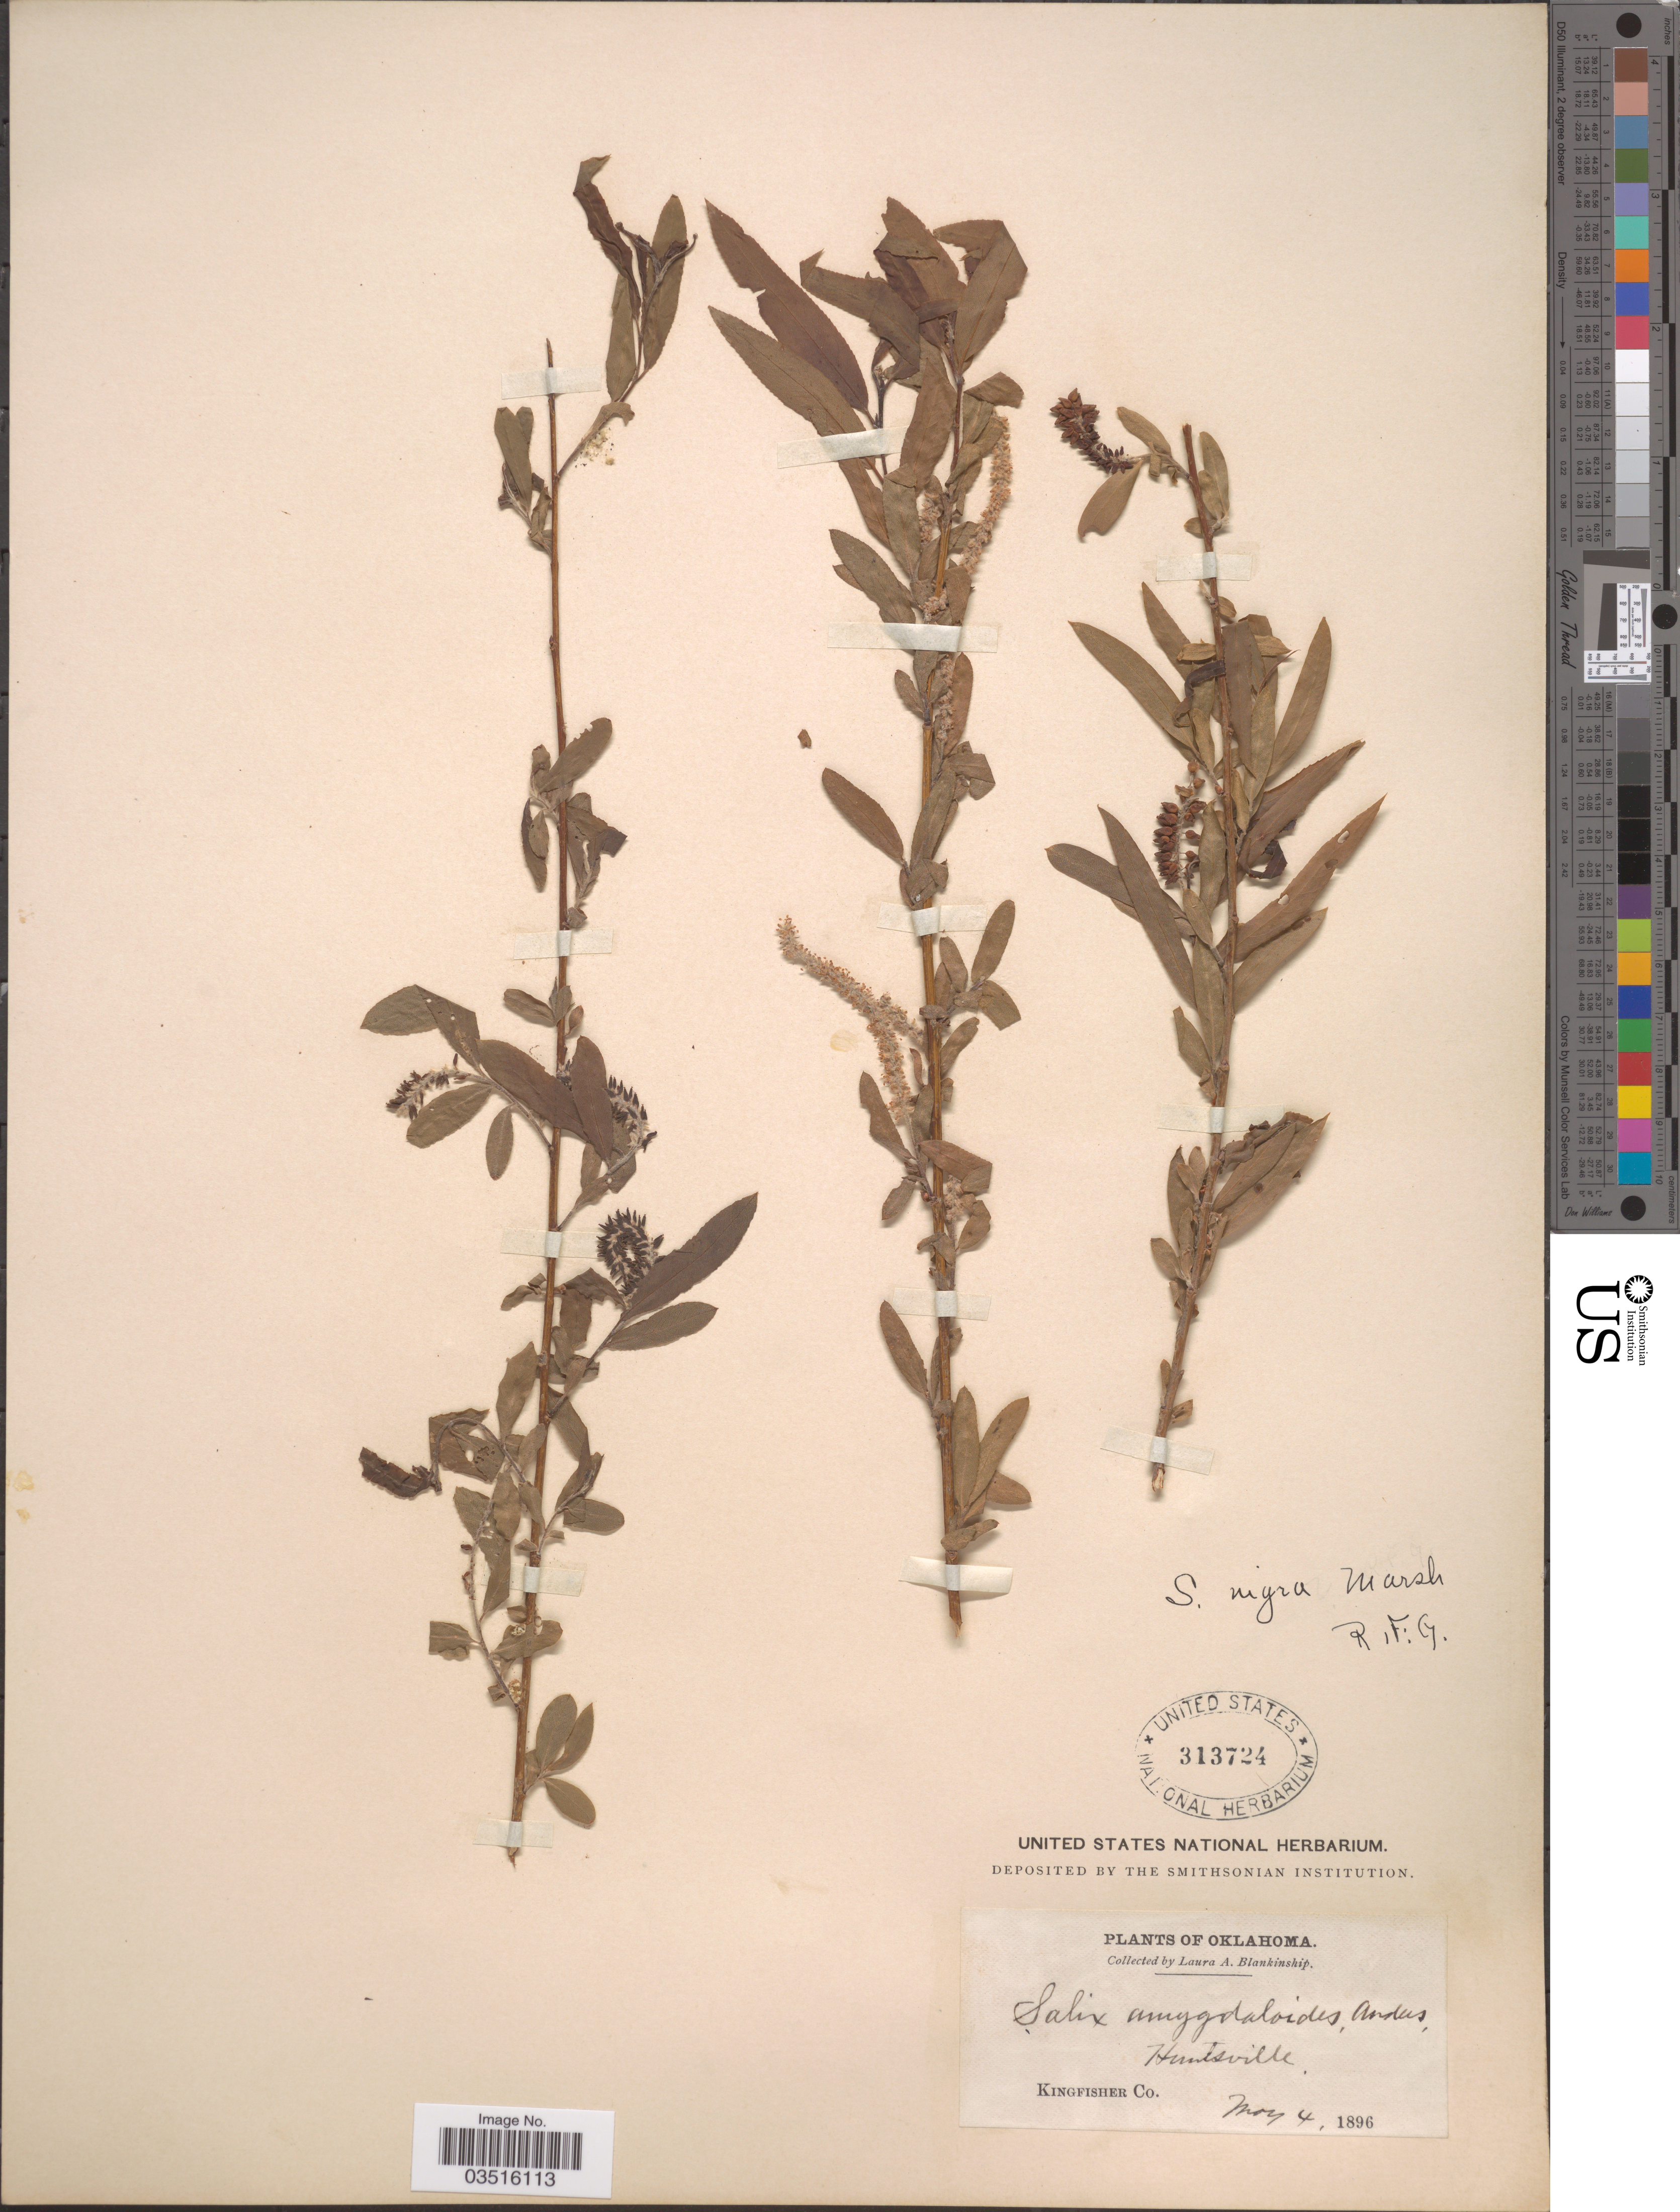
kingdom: Plantae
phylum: Tracheophyta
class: Magnoliopsida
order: Malpighiales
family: Salicaceae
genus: Salix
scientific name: Salix nigra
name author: Marshall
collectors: L. A. Blankinship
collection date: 1896-05-04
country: United States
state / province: Oklahoma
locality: Huntsville. Kingfisher Co.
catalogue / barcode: US 313724